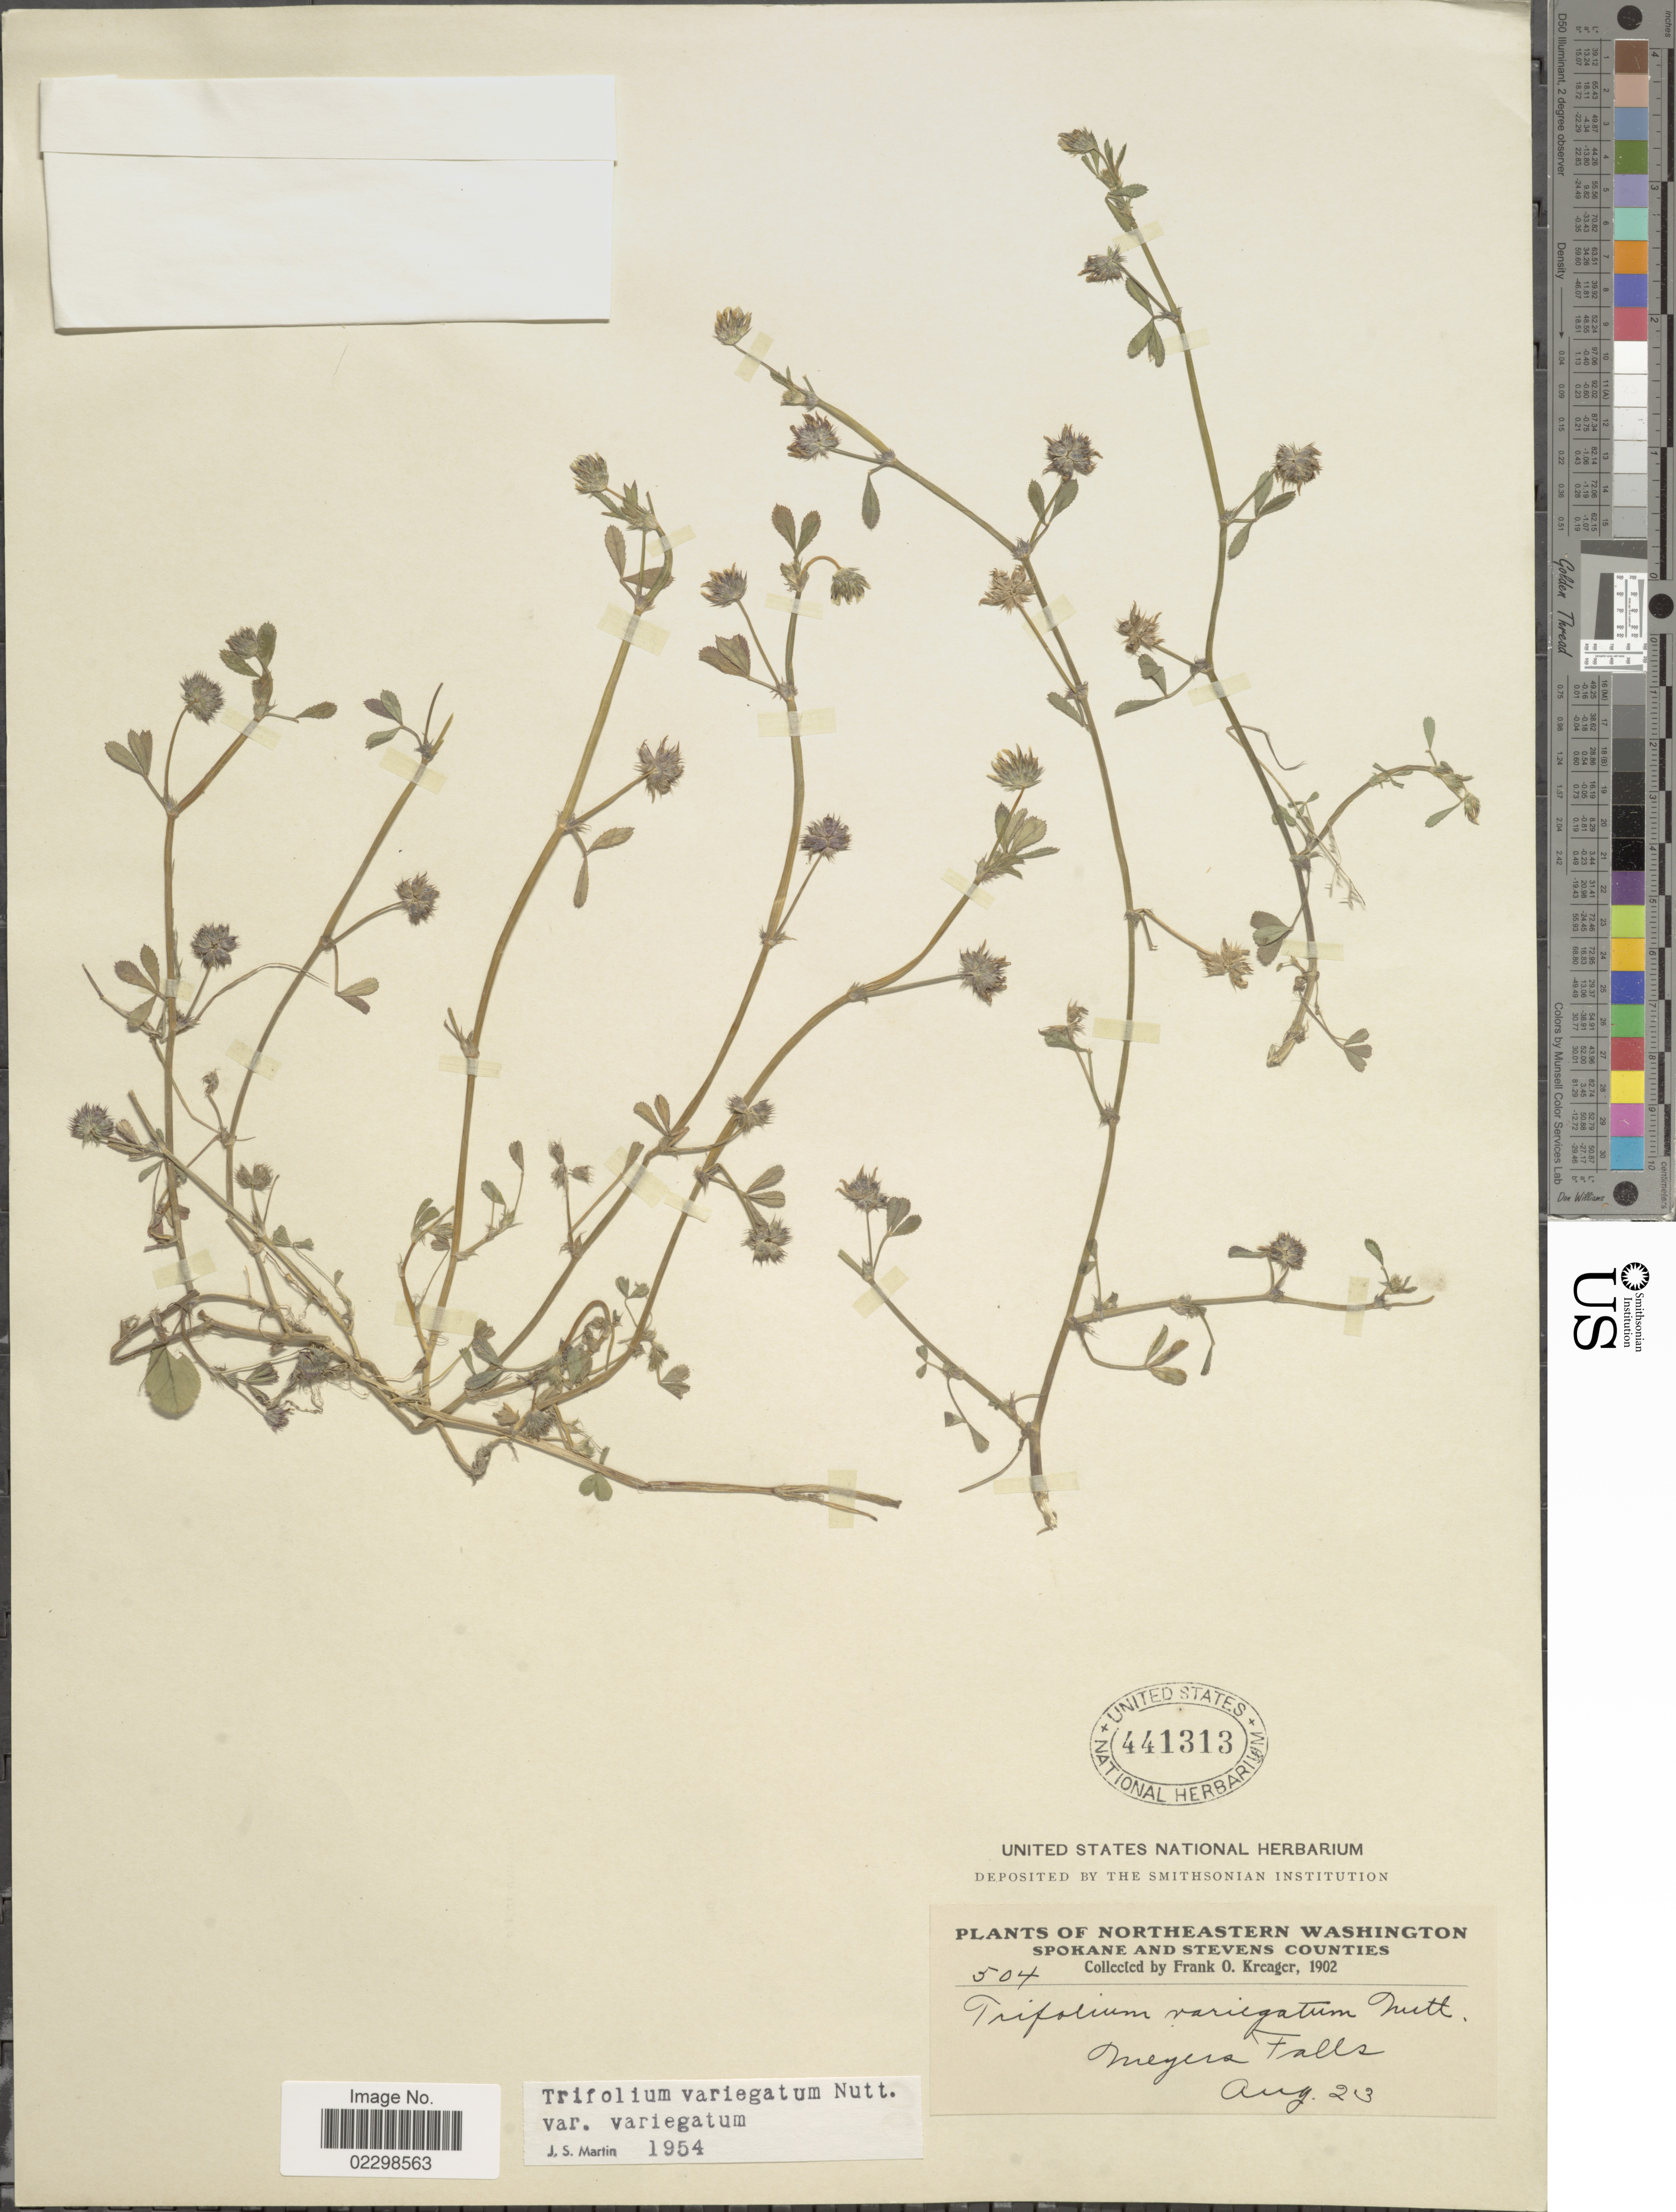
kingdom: Plantae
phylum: Tracheophyta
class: Magnoliopsida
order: Fabales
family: Fabaceae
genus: Trifolium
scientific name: Trifolium variegatum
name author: Nutt.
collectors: F. Kreager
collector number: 504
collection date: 1902-08-23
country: United States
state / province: Washington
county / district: Spokane / Stevens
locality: Northeastern Washington, Spokane and Stevens Counties, Meyers Falls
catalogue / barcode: US 441313